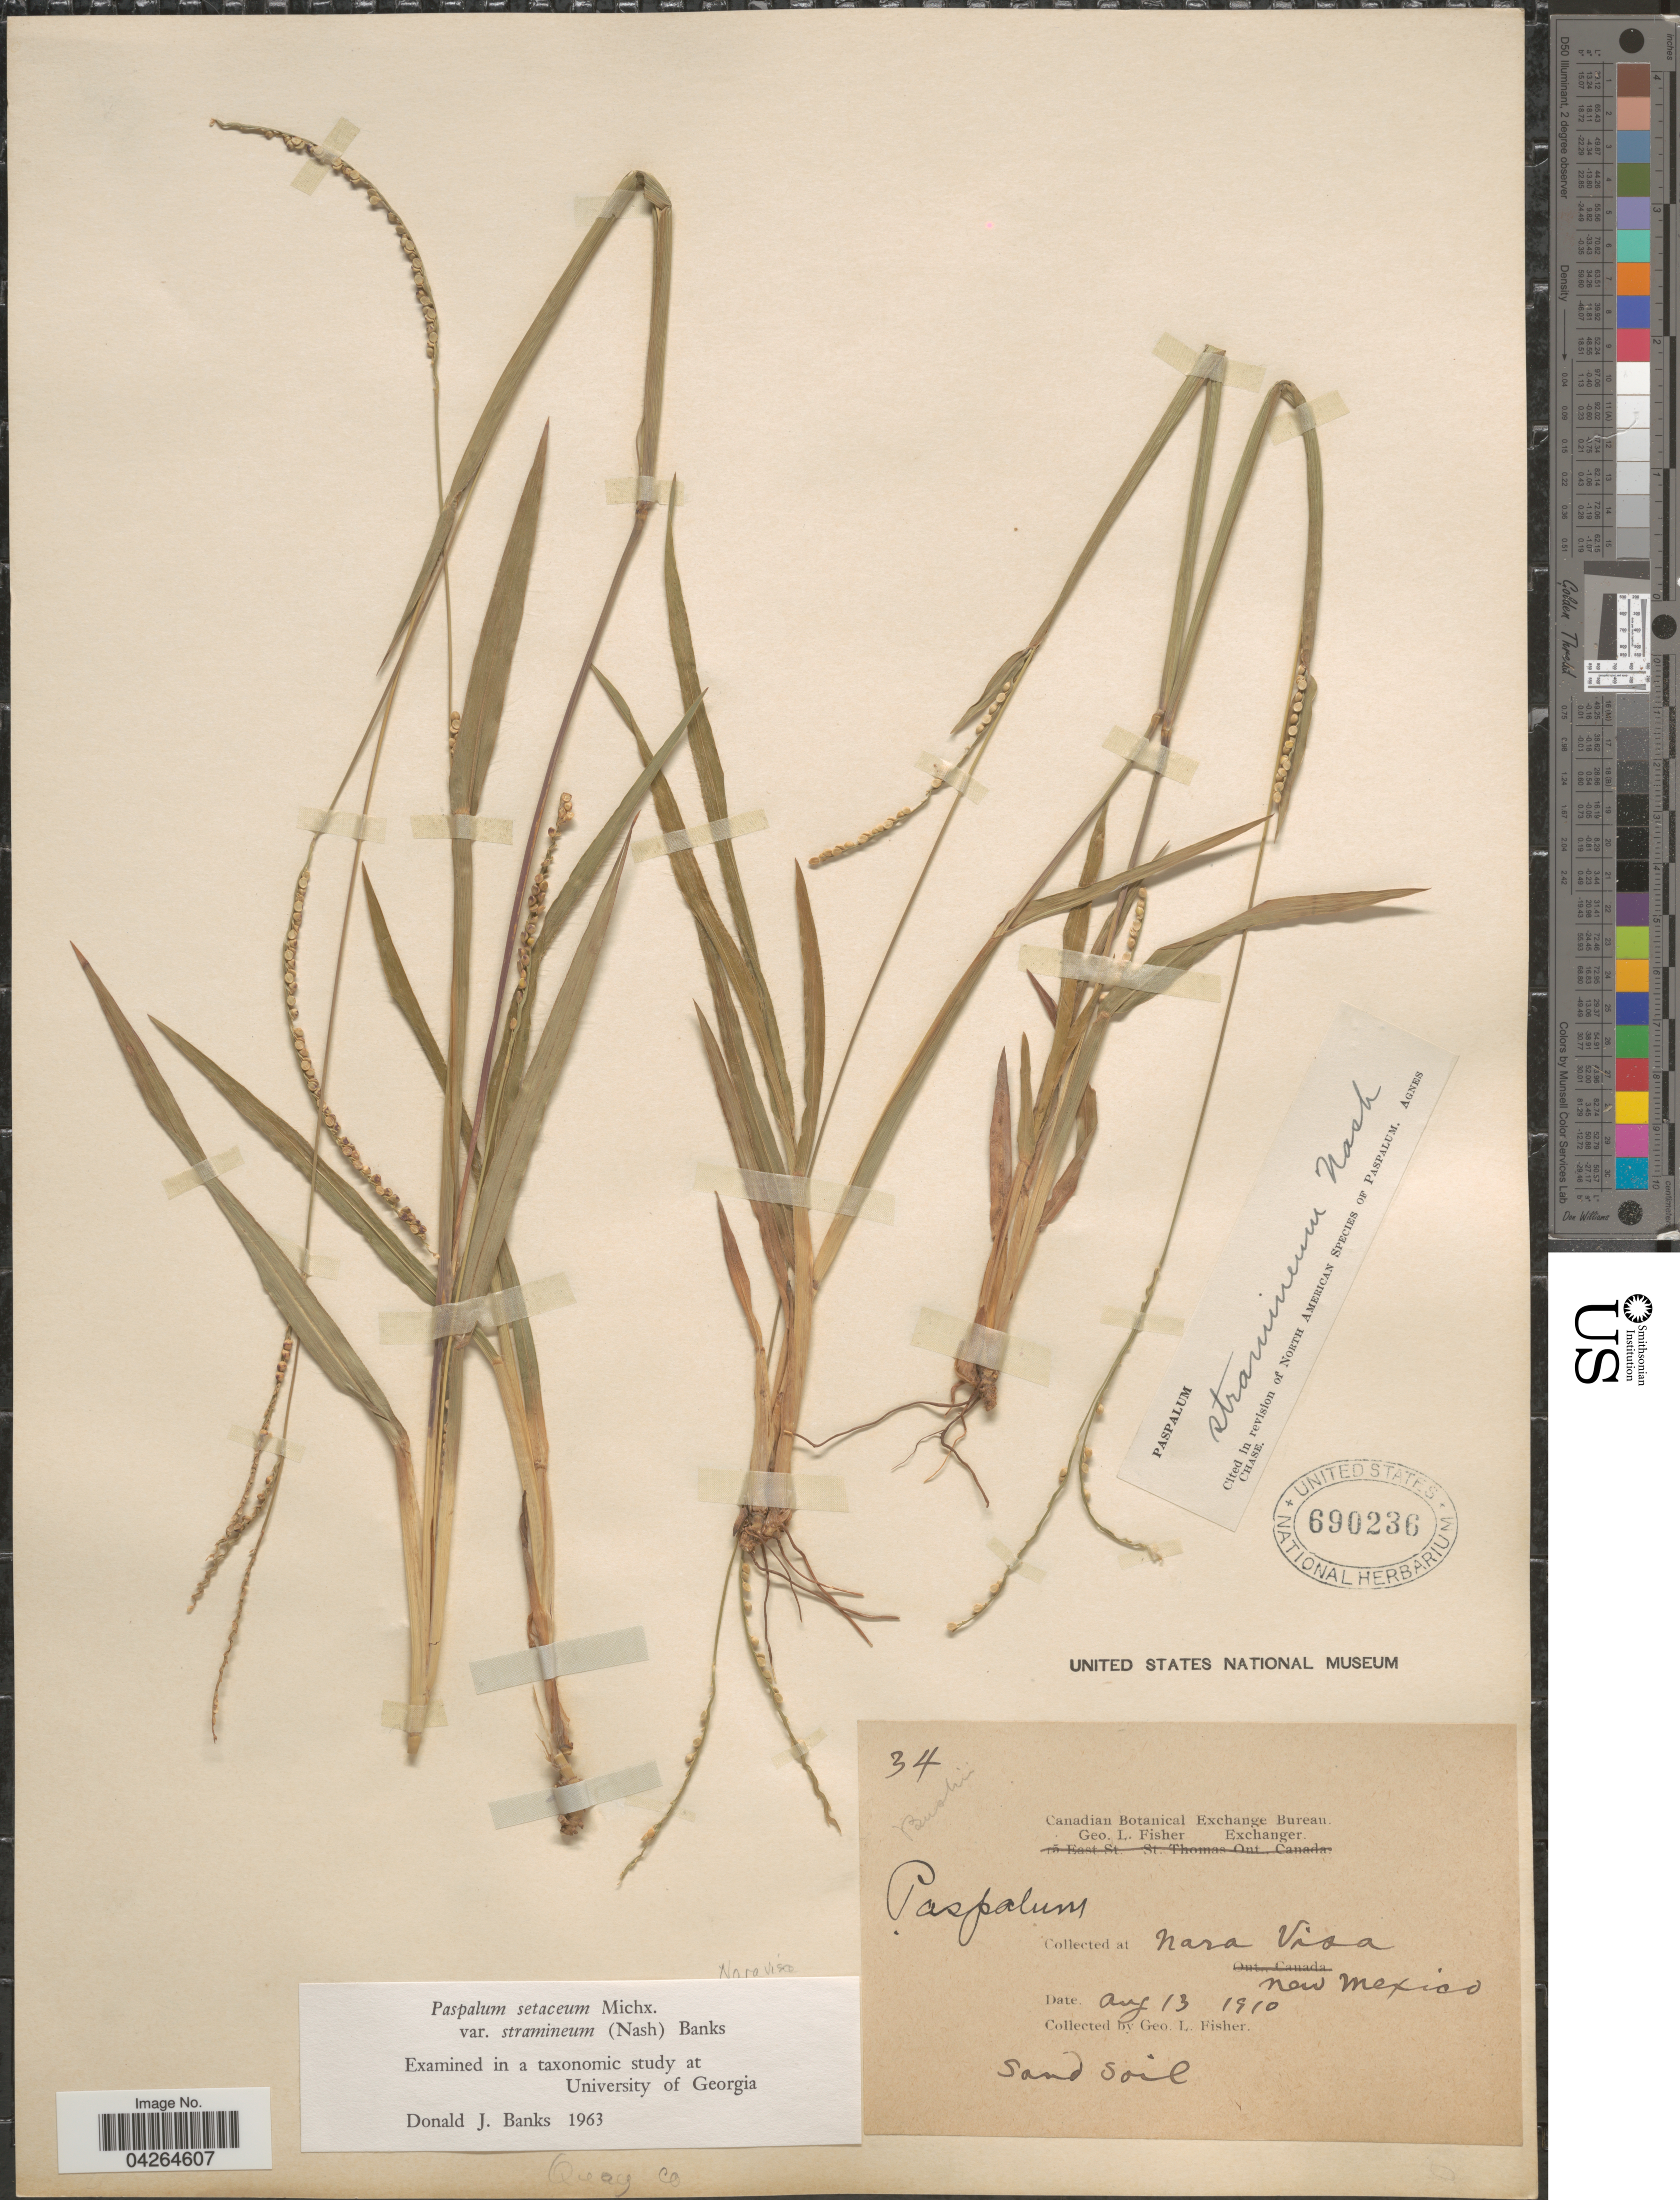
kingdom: Plantae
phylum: Tracheophyta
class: Liliopsida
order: Poales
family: Poaceae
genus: Paspalum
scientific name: Paspalum setaceum var. stramineum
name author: (Nash) D.J. Banks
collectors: G. L. Fisher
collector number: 34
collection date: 1910-08-13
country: United States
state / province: New Mexico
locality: Nara Visa. Quay Co.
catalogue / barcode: US 690236